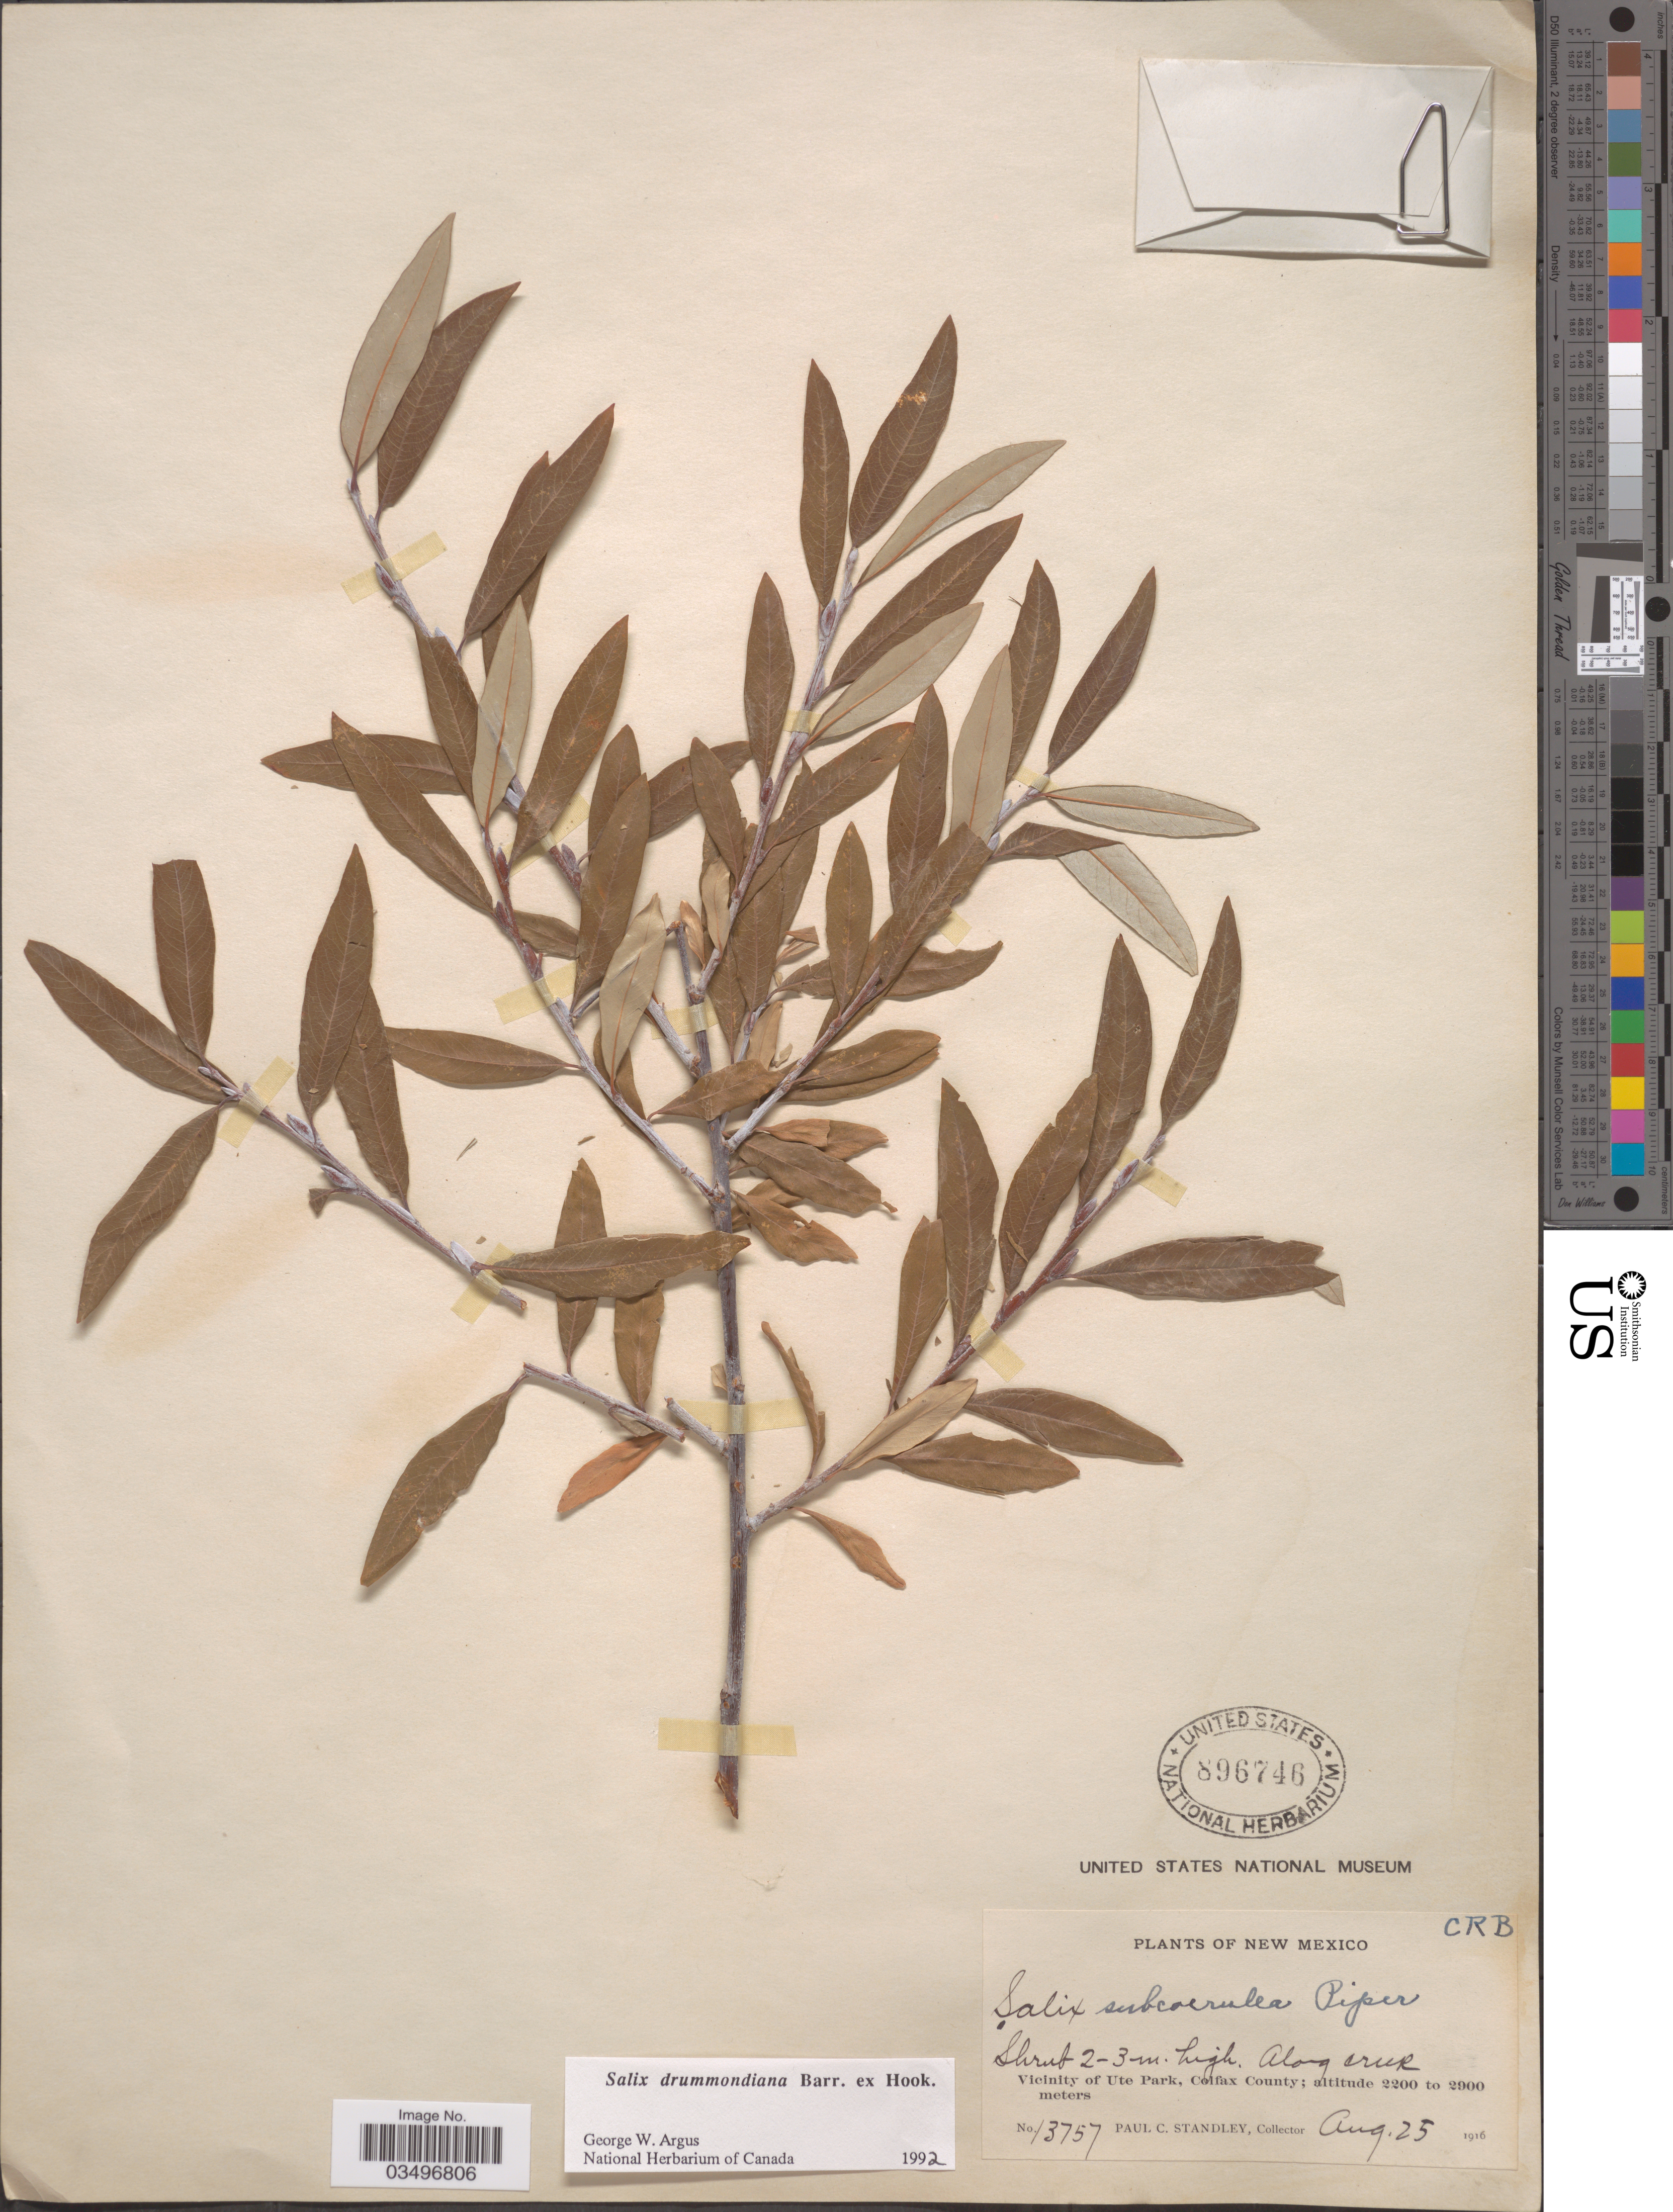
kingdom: Plantae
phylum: Tracheophyta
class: Magnoliopsida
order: Malpighiales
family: Salicaceae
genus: Salix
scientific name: Salix drummondiana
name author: Barratt ex Hook.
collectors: P. C. Standley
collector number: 13757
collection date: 1916-08-25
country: United States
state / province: New Mexico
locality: Along creek. Vicinity of Ute Park, Colfax County.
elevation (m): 2200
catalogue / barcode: US 896746